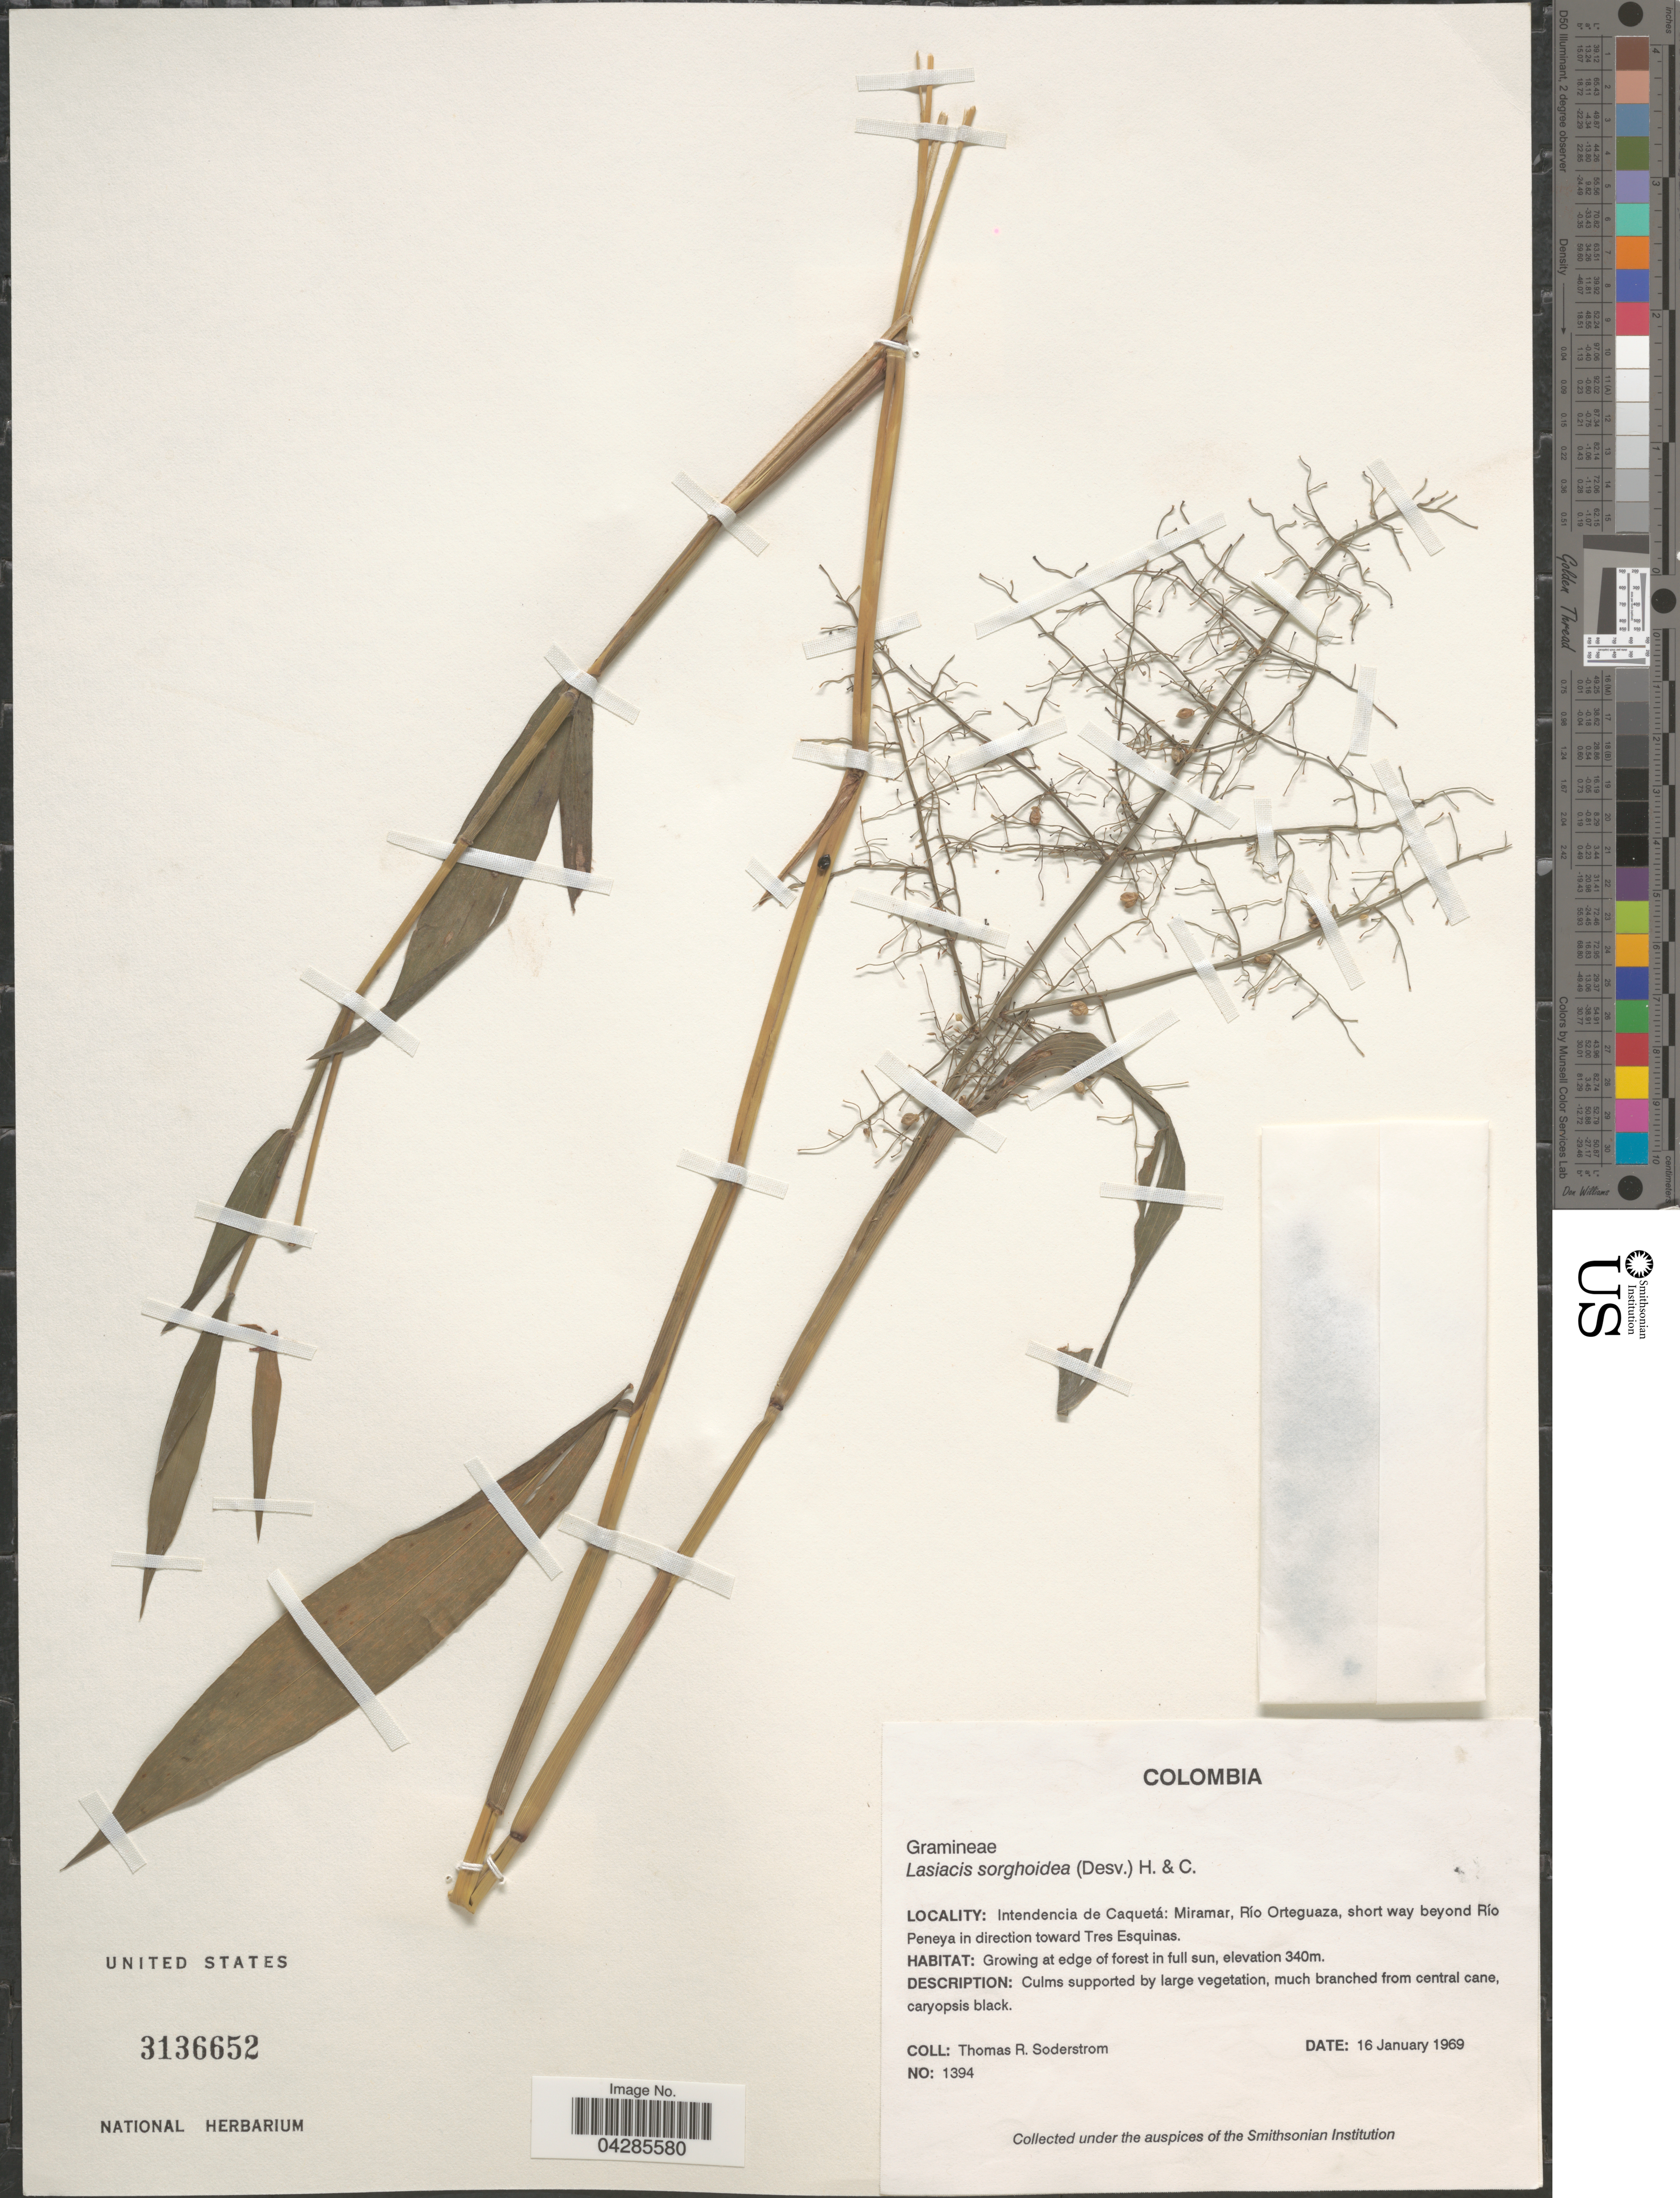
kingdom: Plantae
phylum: Tracheophyta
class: Liliopsida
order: Poales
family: Poaceae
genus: Lasiacis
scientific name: Lasiacis sorghoidea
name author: (Desv. ex Ham.) Hitchc. & Chase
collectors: T. R. Soderstrom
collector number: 1394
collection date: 1969-01-16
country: Colombia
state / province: Caquetá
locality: Intendencia de Caquetá: Miramar, Río Orteguaza, short way beyond Río Peneya in direction toward Tres Esquinas.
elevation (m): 340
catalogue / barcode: US 3136652